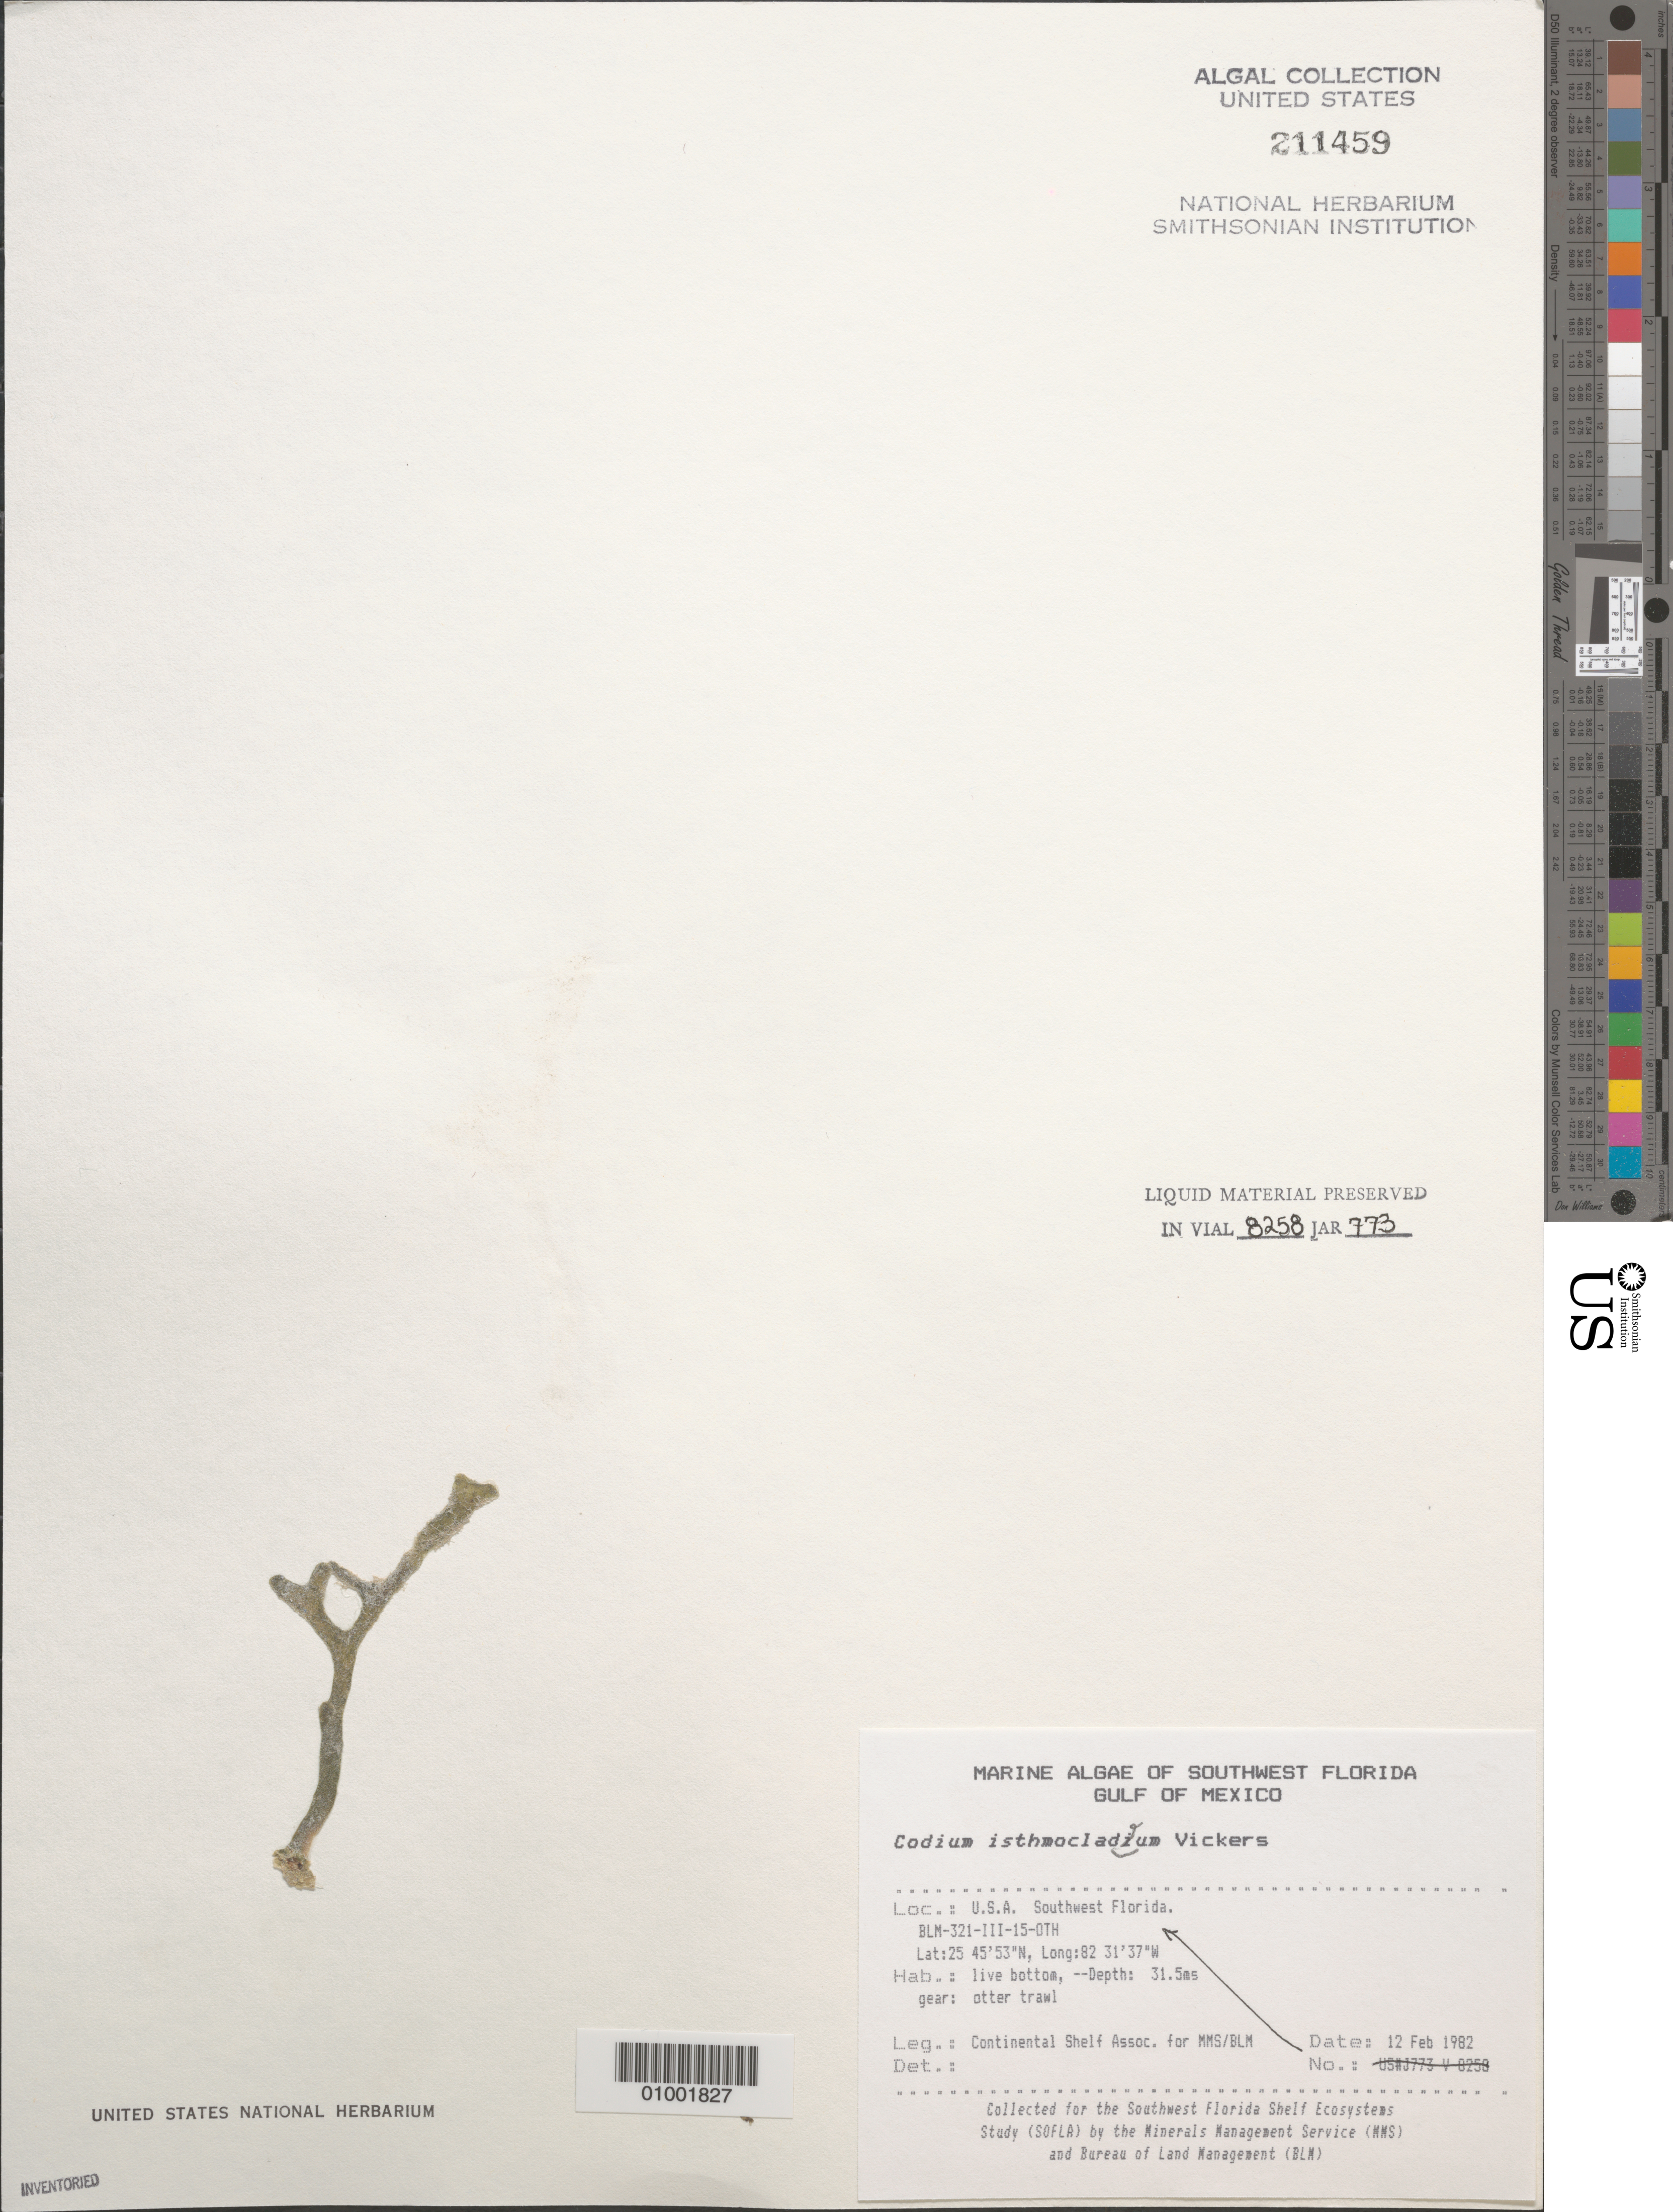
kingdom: Plantae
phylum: Chlorophyta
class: Ulvophyceae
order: Bryopsidales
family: Codiaceae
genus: Codium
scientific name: Codium isthmocladum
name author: Vickers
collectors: Continental Shelf Associates for the MMS/BLM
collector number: BLM-321-III-15-OTH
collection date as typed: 12 Feb 1982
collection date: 1982-02-12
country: United States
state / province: Florida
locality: Gulf of Mexico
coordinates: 25 45'53"N, 82 31'37"W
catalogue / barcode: US 211459